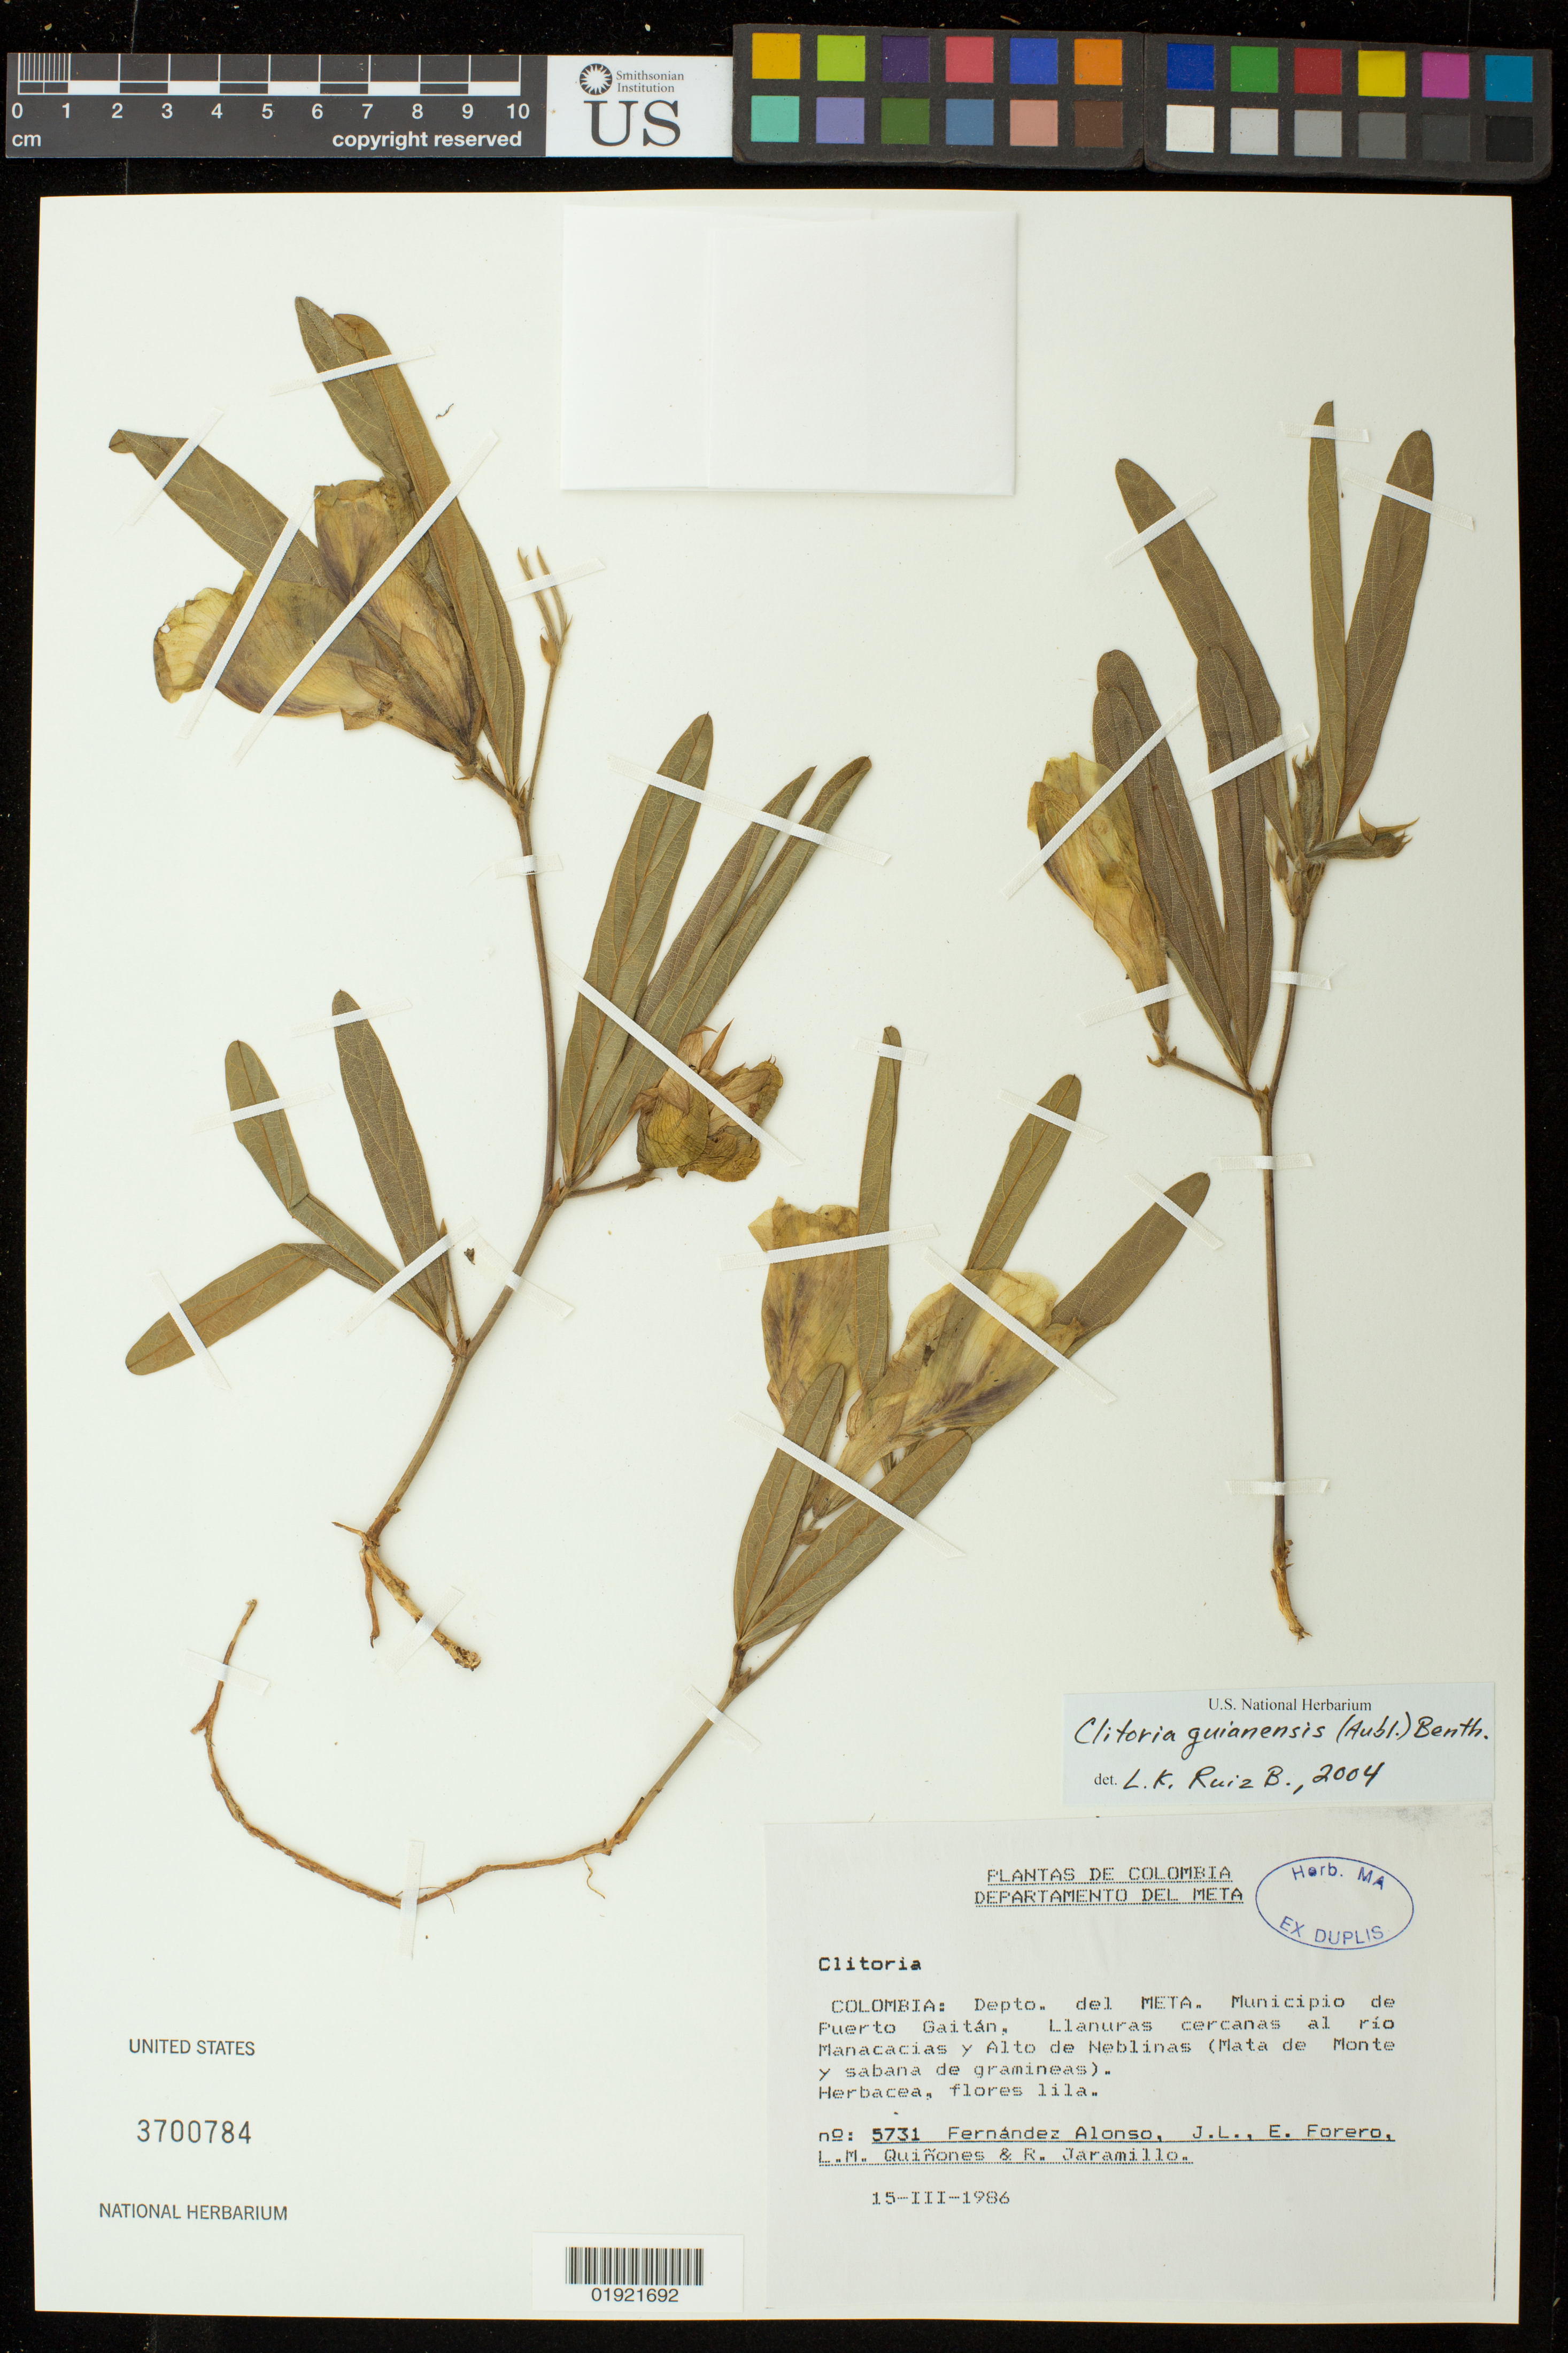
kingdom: Plantae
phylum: Tracheophyta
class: Magnoliopsida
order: Fabales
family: Fabaceae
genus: Clitoria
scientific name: Clitoria guianensis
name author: (Aubl.) Benth.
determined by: Ruiz B., L. K.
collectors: J. Fernandez-Alonso, E. Forero, L. Quiñones & R. Jaramillo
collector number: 5731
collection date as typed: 15-III-1986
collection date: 1986-03-15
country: Colombia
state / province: Meta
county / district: Puetro Gaitan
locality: Llanuras cercanas al rio Manacacias y Alto de Neblinas (Mata de Monte y sabana de gramineas).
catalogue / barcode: US 3700784